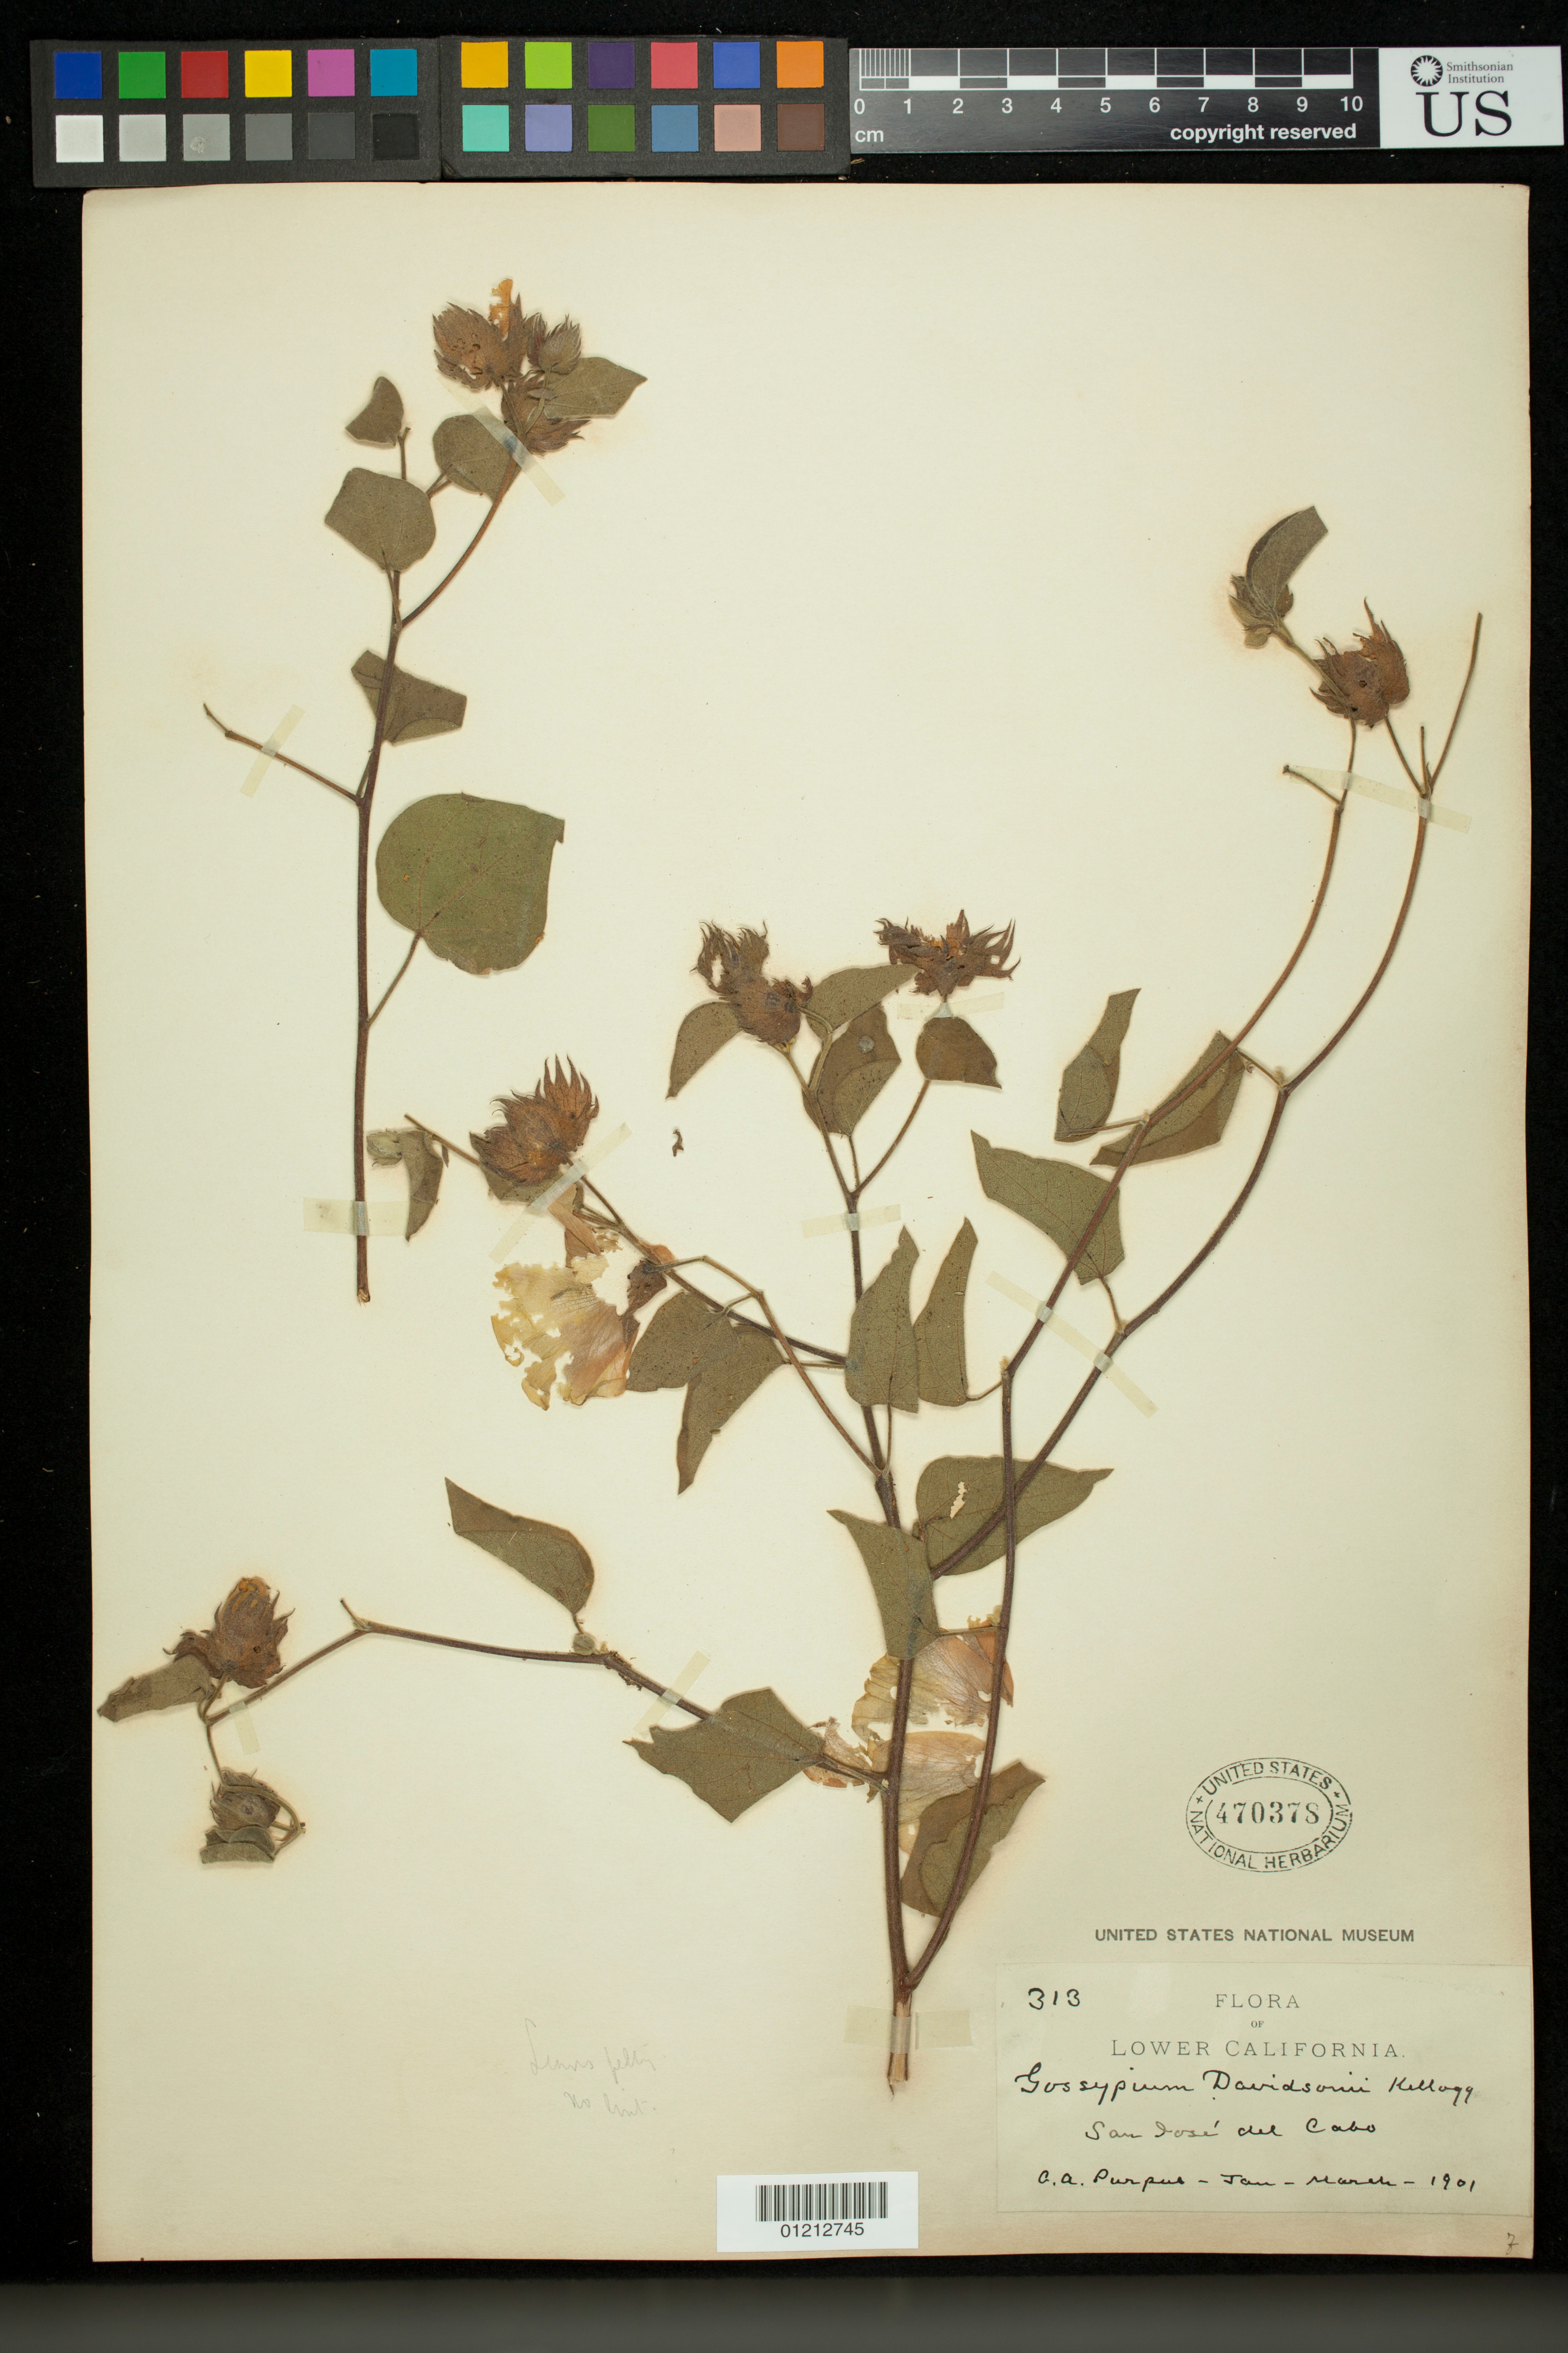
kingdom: Plantae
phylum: Tracheophyta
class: Magnoliopsida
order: Malvales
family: Malvaceae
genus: Gossypium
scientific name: Gossypium davidsonii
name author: Kellogg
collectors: C. A. Purpus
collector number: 313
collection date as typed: Jan 1901 to -- Mar 1901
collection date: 1901-01/1901-03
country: Mexico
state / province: Baja California Sur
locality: San José del Cabo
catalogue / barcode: US 470378